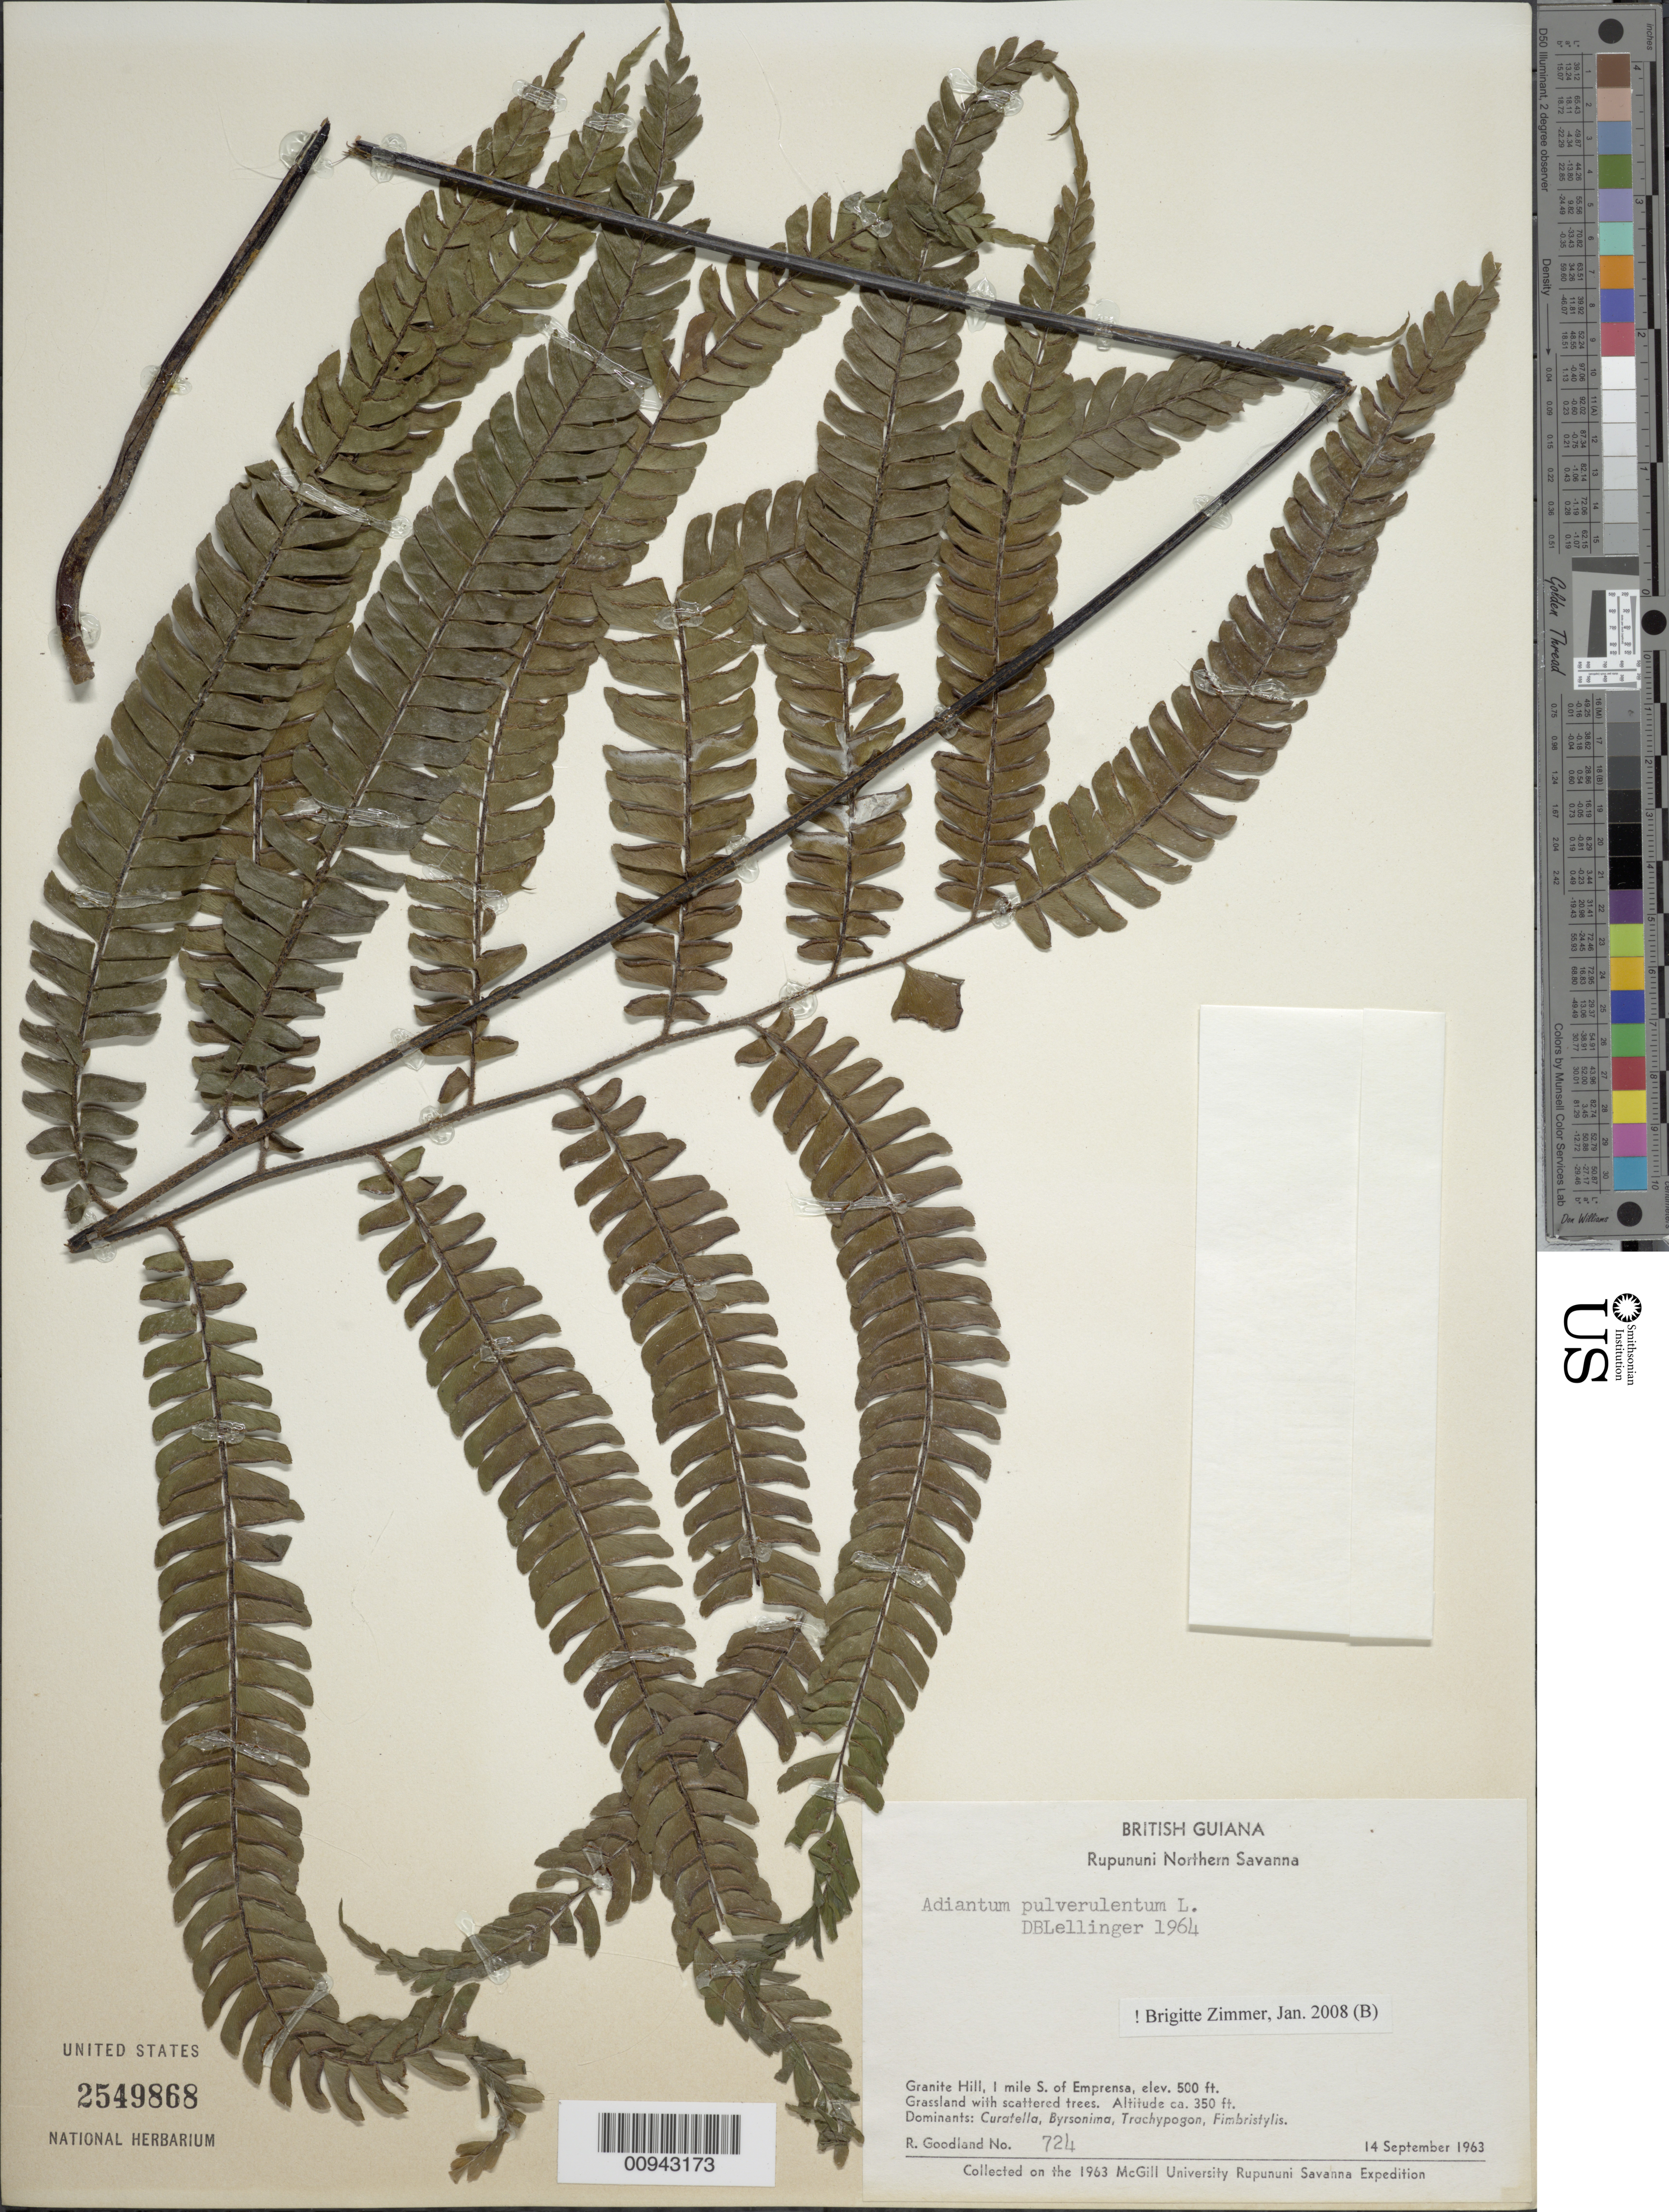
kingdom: Plantae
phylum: Tracheophyta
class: Polypodiopsida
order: Polypodiales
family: Pteridaceae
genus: Adiantum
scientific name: Adiantum pulverulentum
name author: L.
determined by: Zimmer, B.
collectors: R. Goodland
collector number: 724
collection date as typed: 14-Sep-63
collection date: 1963-09-14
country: Guyana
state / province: U. Takutu-U. Essequibo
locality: Rupununi Northern Savanna, Granite Hill, 1 mi. S of Emprensa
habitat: Grassland with scattered trees. Dominants: Curatella, Byrsonima, Trachypogon, Fimbristylis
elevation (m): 107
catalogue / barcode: US 2549868